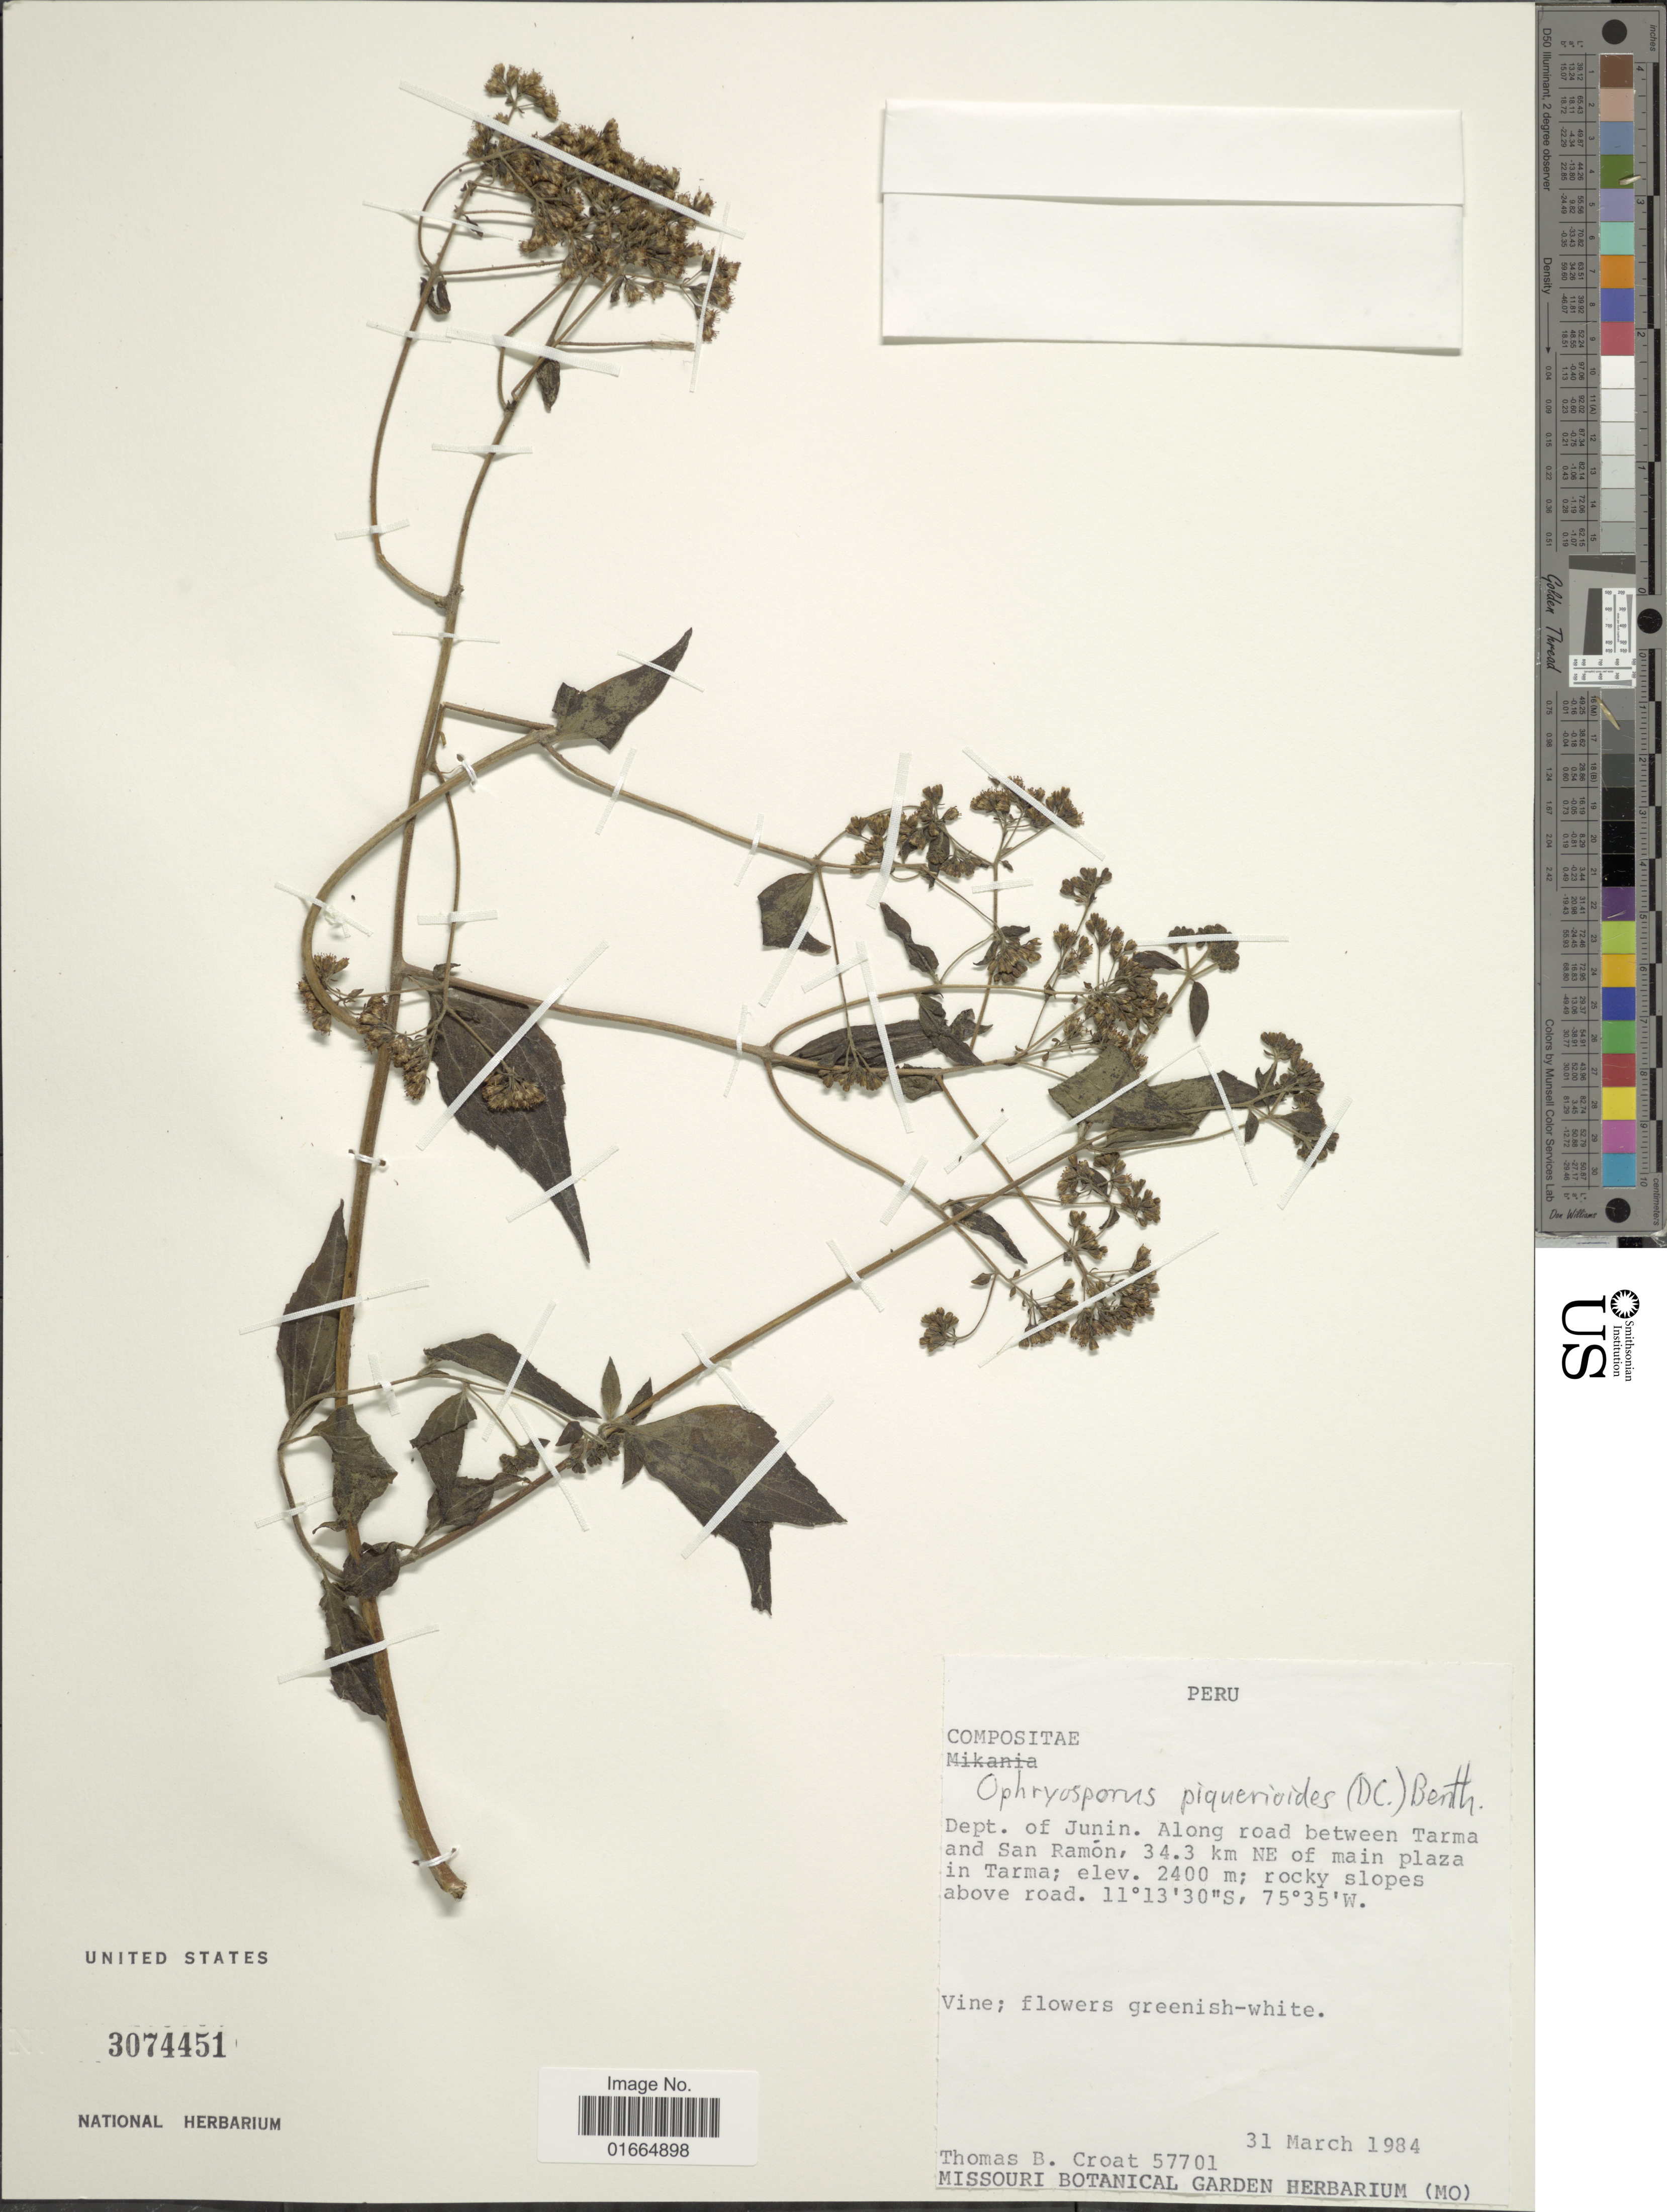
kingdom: Plantae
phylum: Tracheophyta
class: Magnoliopsida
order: Asterales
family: Asteraceae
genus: Ophryosporus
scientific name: Ophryosporus piquerioides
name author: (DC.) Benth. ex Baker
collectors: T. B. Croat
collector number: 57701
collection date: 1984-03-31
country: Peru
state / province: Junín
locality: Dept. of Junin. Along road between Tarma and San Ramón, 34.3 km NE of main plaza in Tarma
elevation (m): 2400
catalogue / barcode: US 3074451